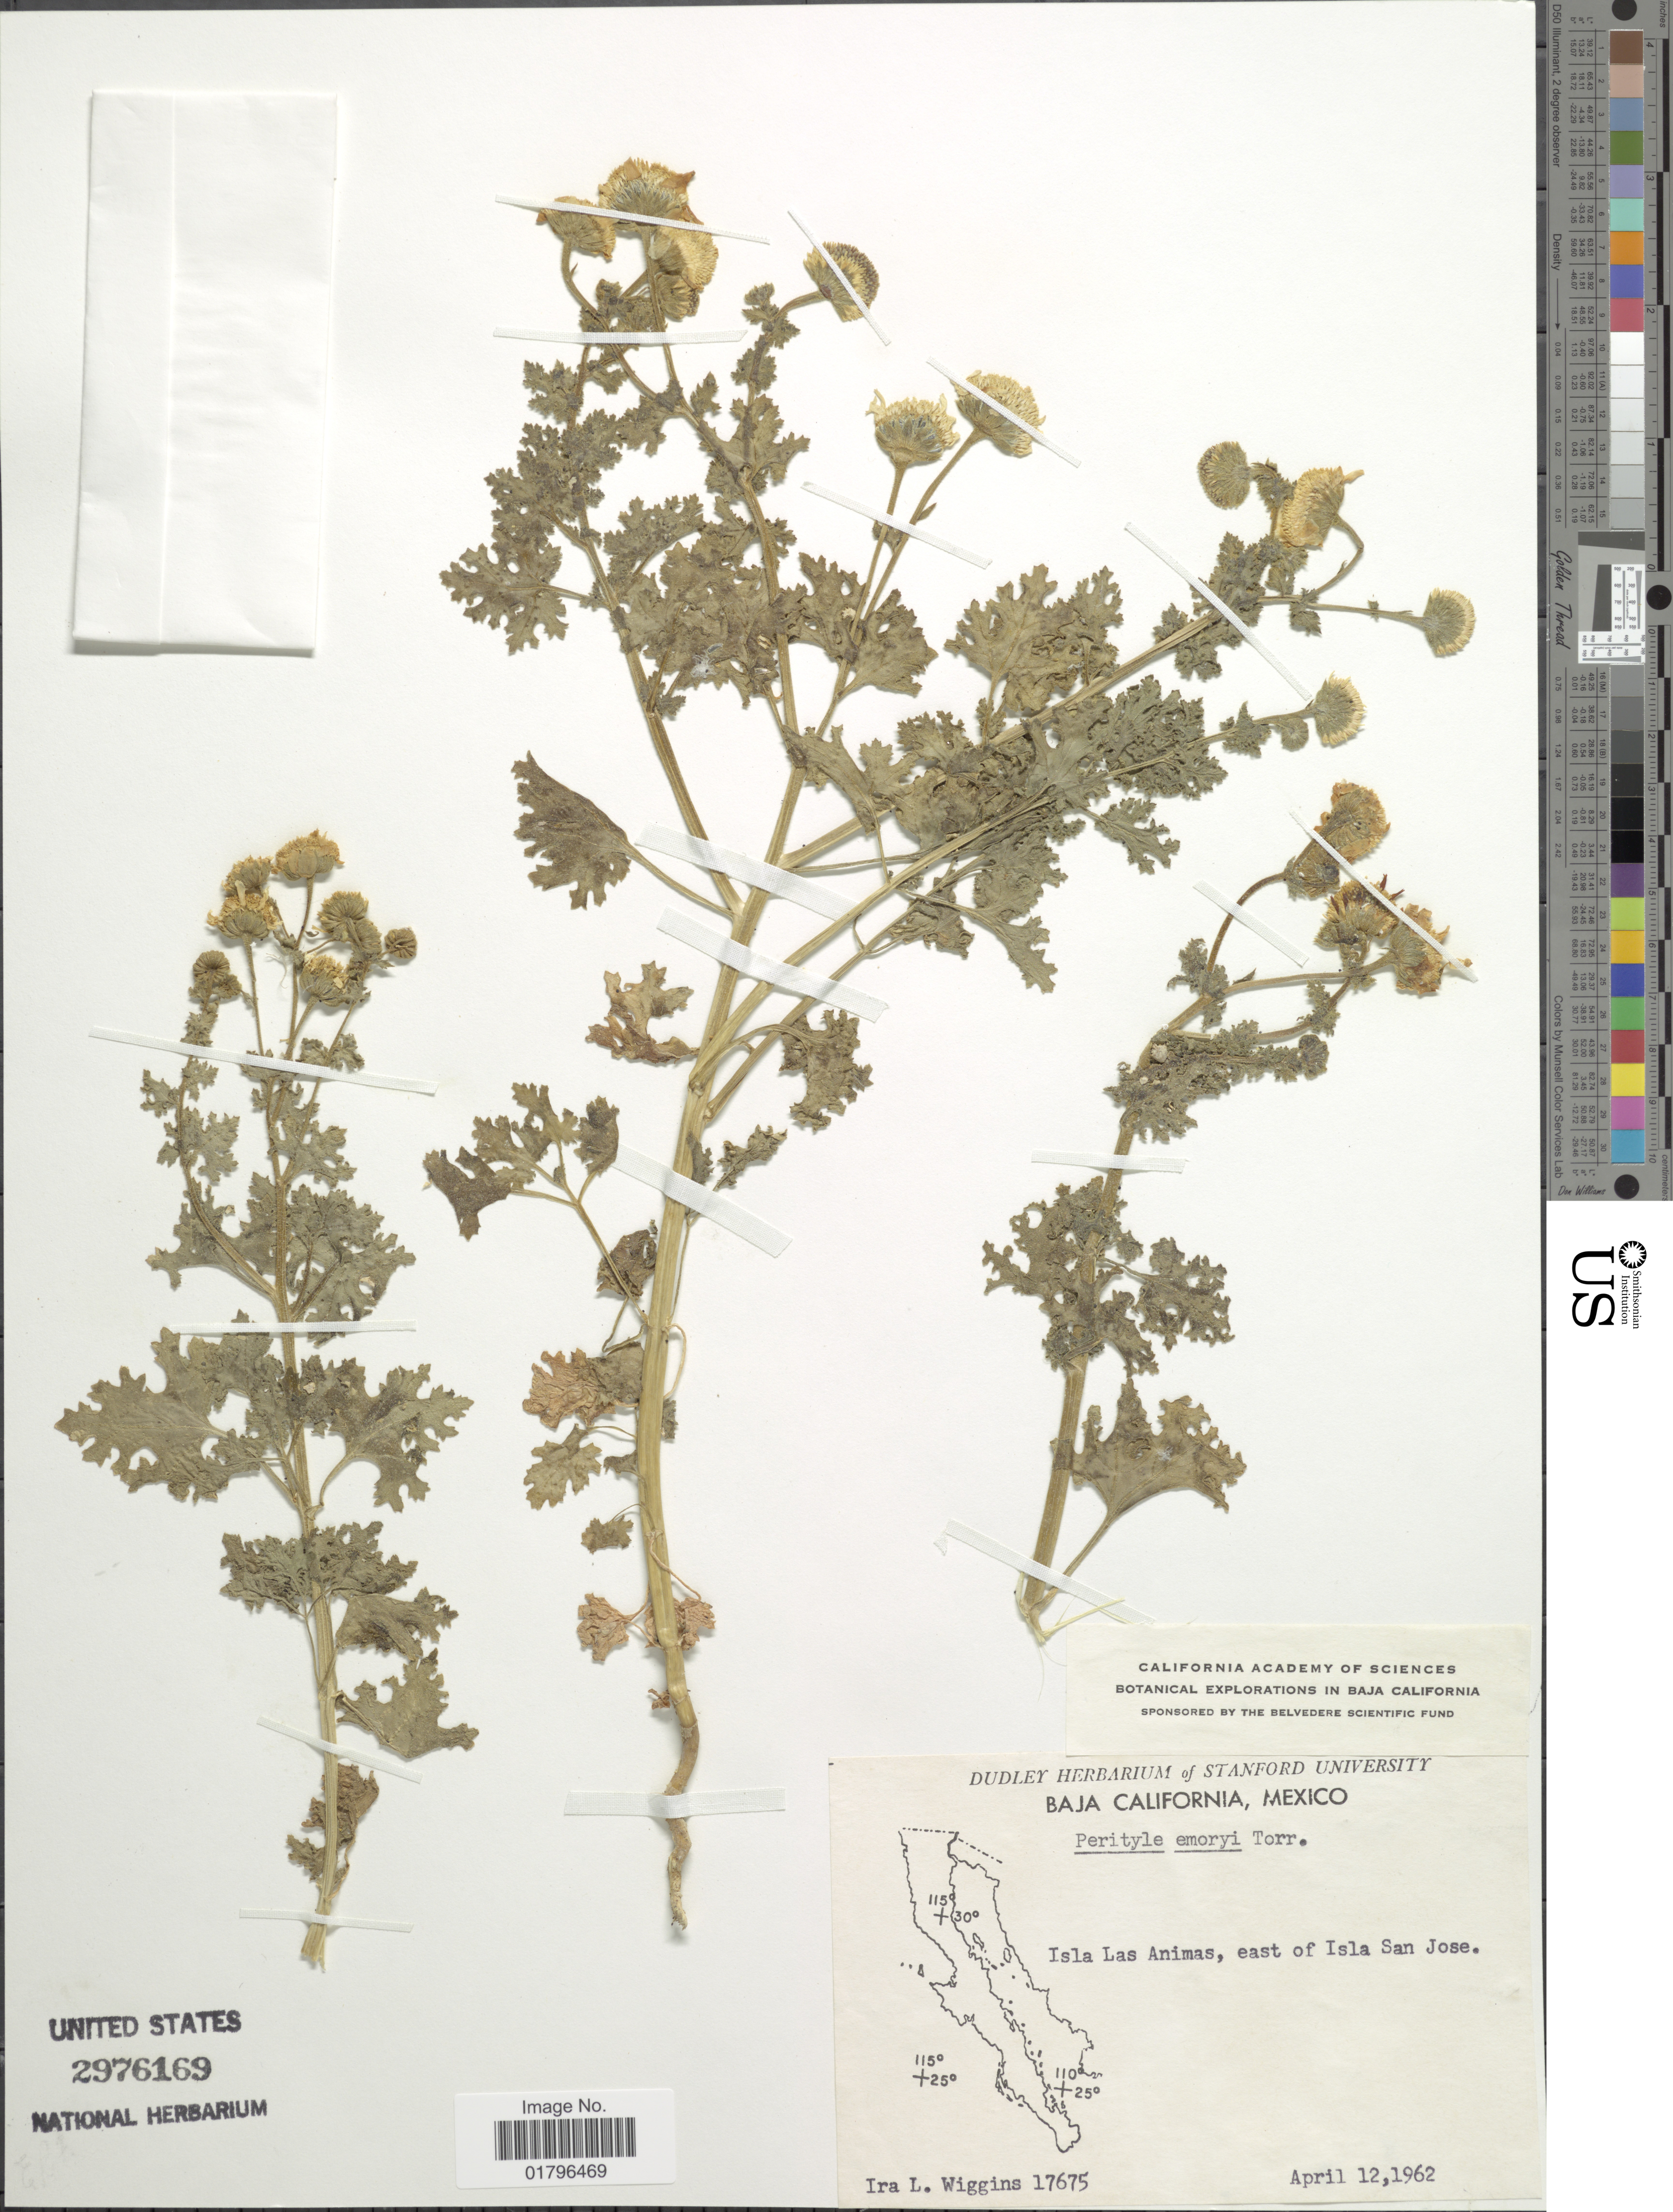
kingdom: Plantae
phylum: Tracheophyta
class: Magnoliopsida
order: Asterales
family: Asteraceae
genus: Perityle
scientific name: Perityle emoryi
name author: Torr.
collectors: I. L. Wiggins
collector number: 17675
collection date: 1962-04-12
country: Mexico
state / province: Baja California Sur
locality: Isla Las Animas, east of Isla San Jose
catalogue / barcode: US 2976169